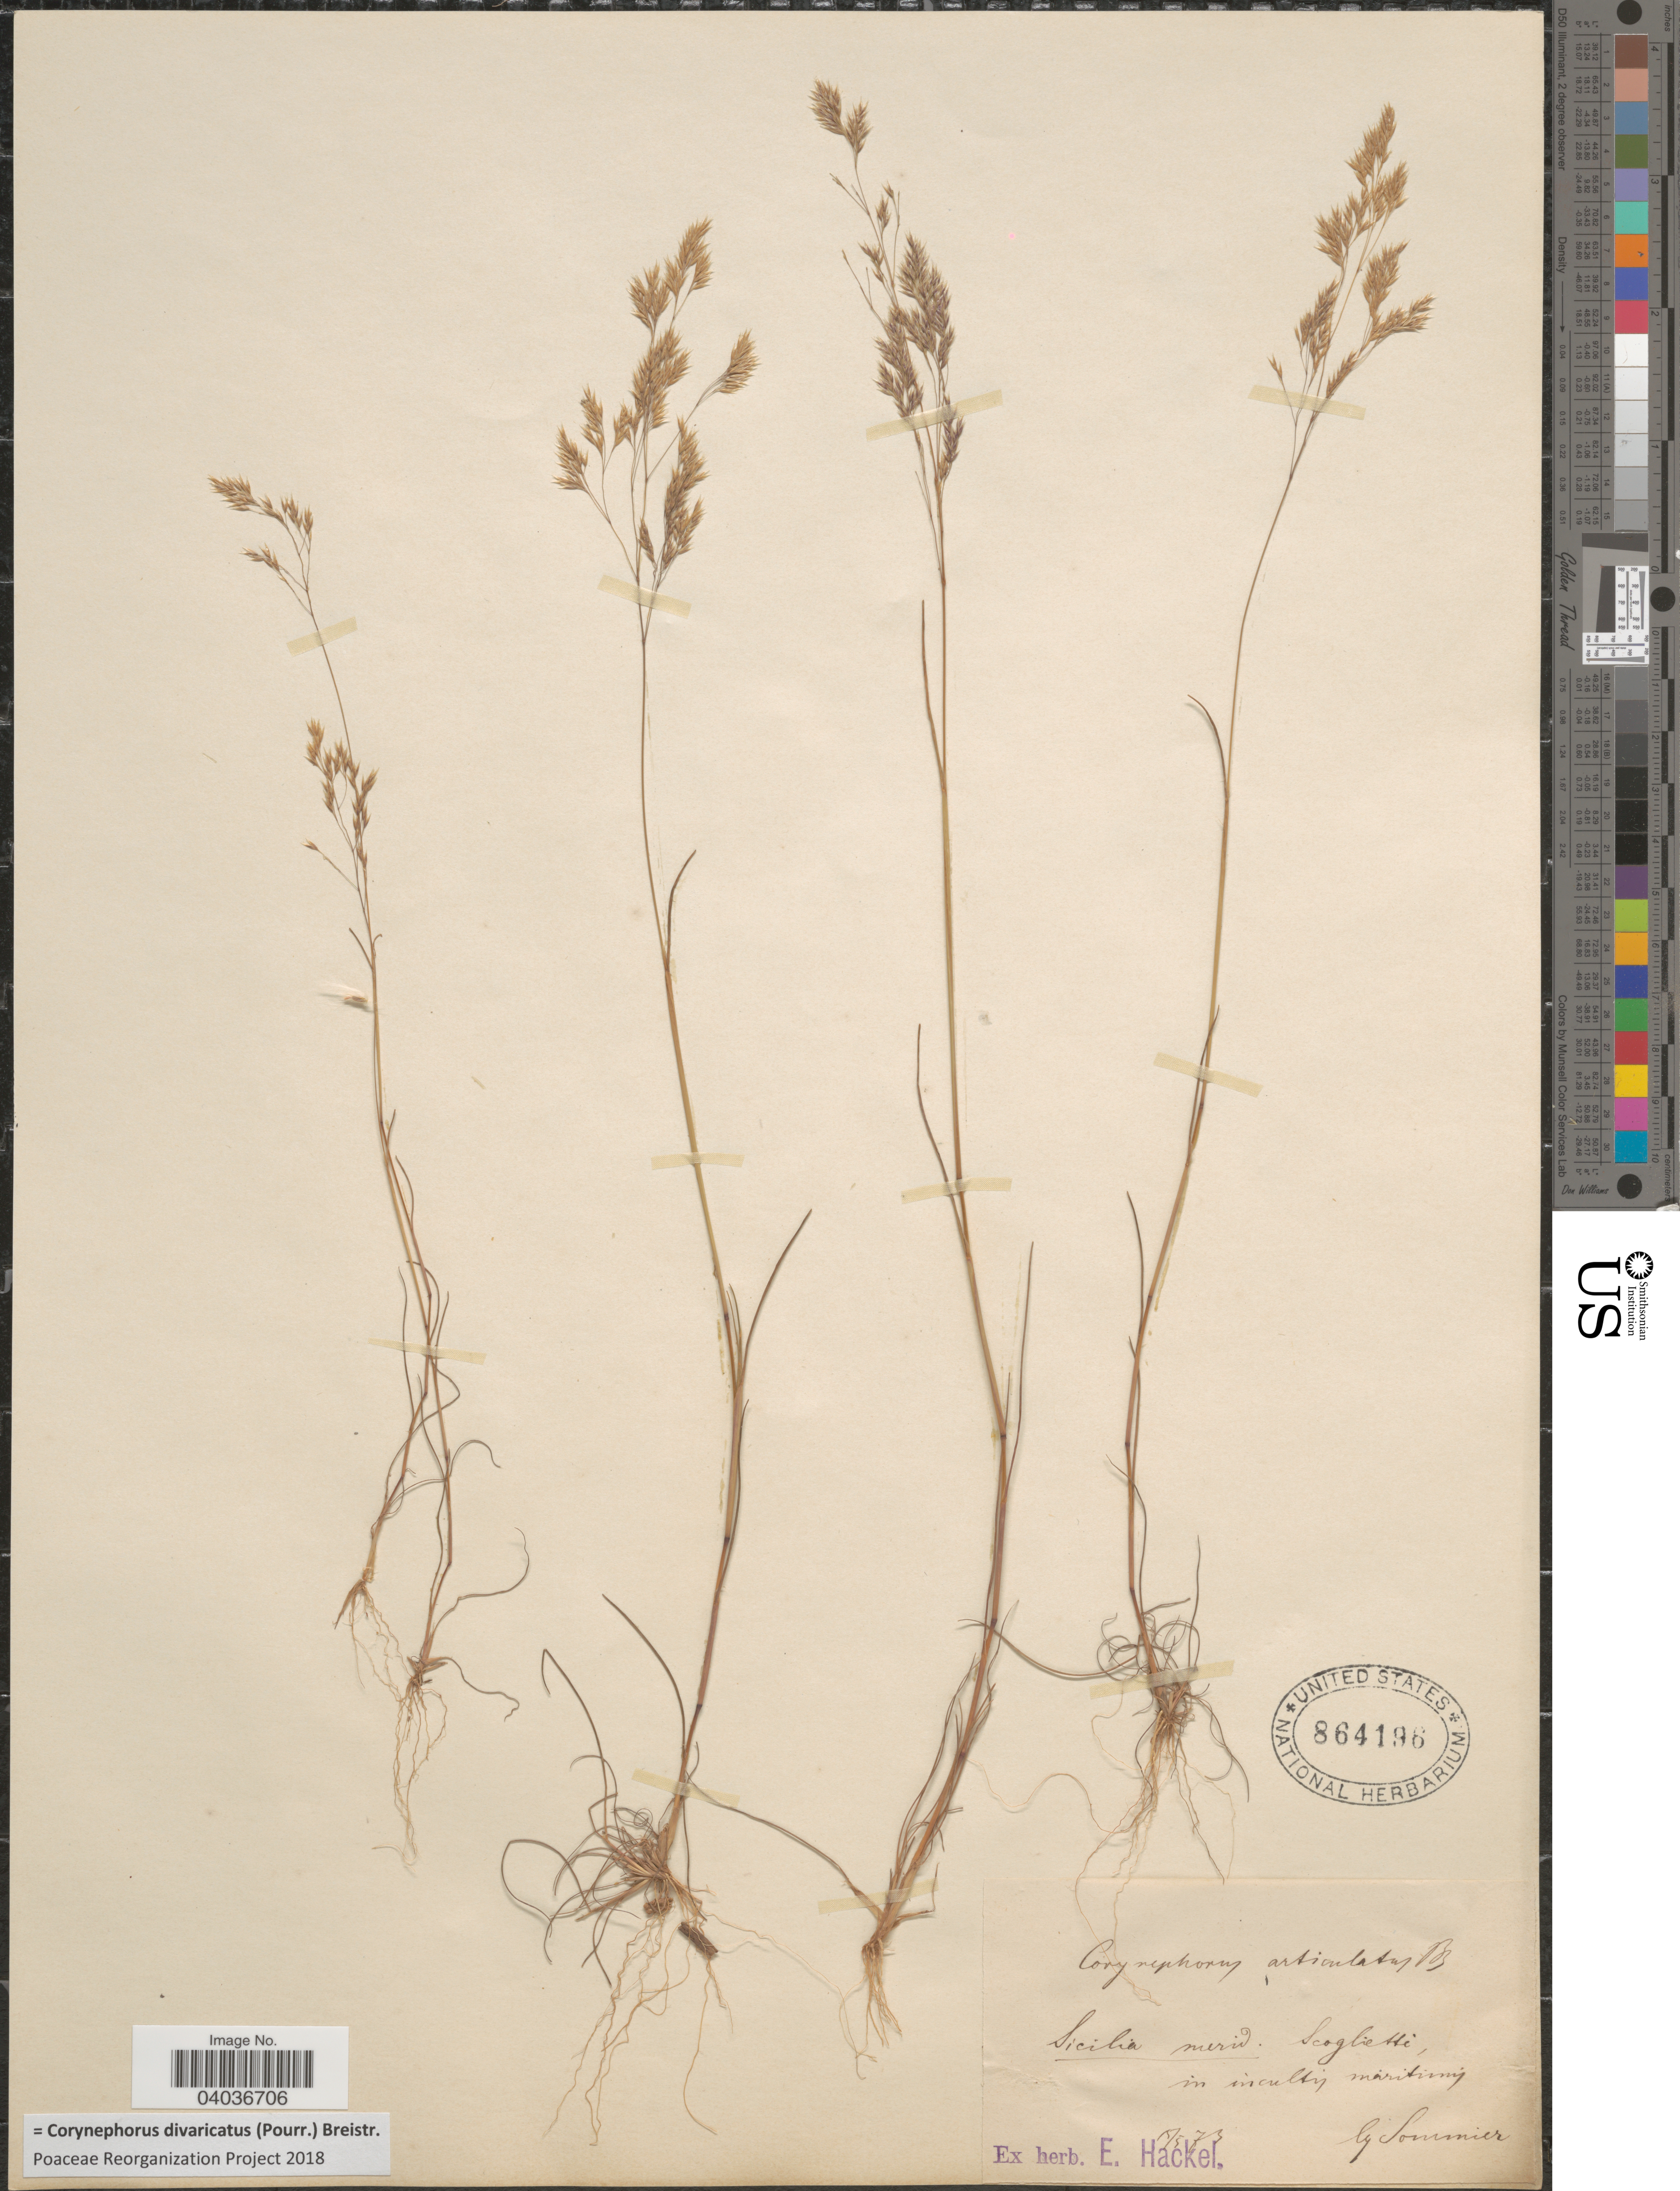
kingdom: Plantae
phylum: Tracheophyta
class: Liliopsida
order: Poales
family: Poaceae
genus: Corynephorus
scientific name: Corynephorus divaricatus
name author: (Pourr.) Breistroffer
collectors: Sommier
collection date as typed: Transcribed d/m/y: 15/5/73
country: Italy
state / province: Siciliana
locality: Sicilia merid. Scoglitti, in incultis maritimes.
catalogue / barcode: US 864196